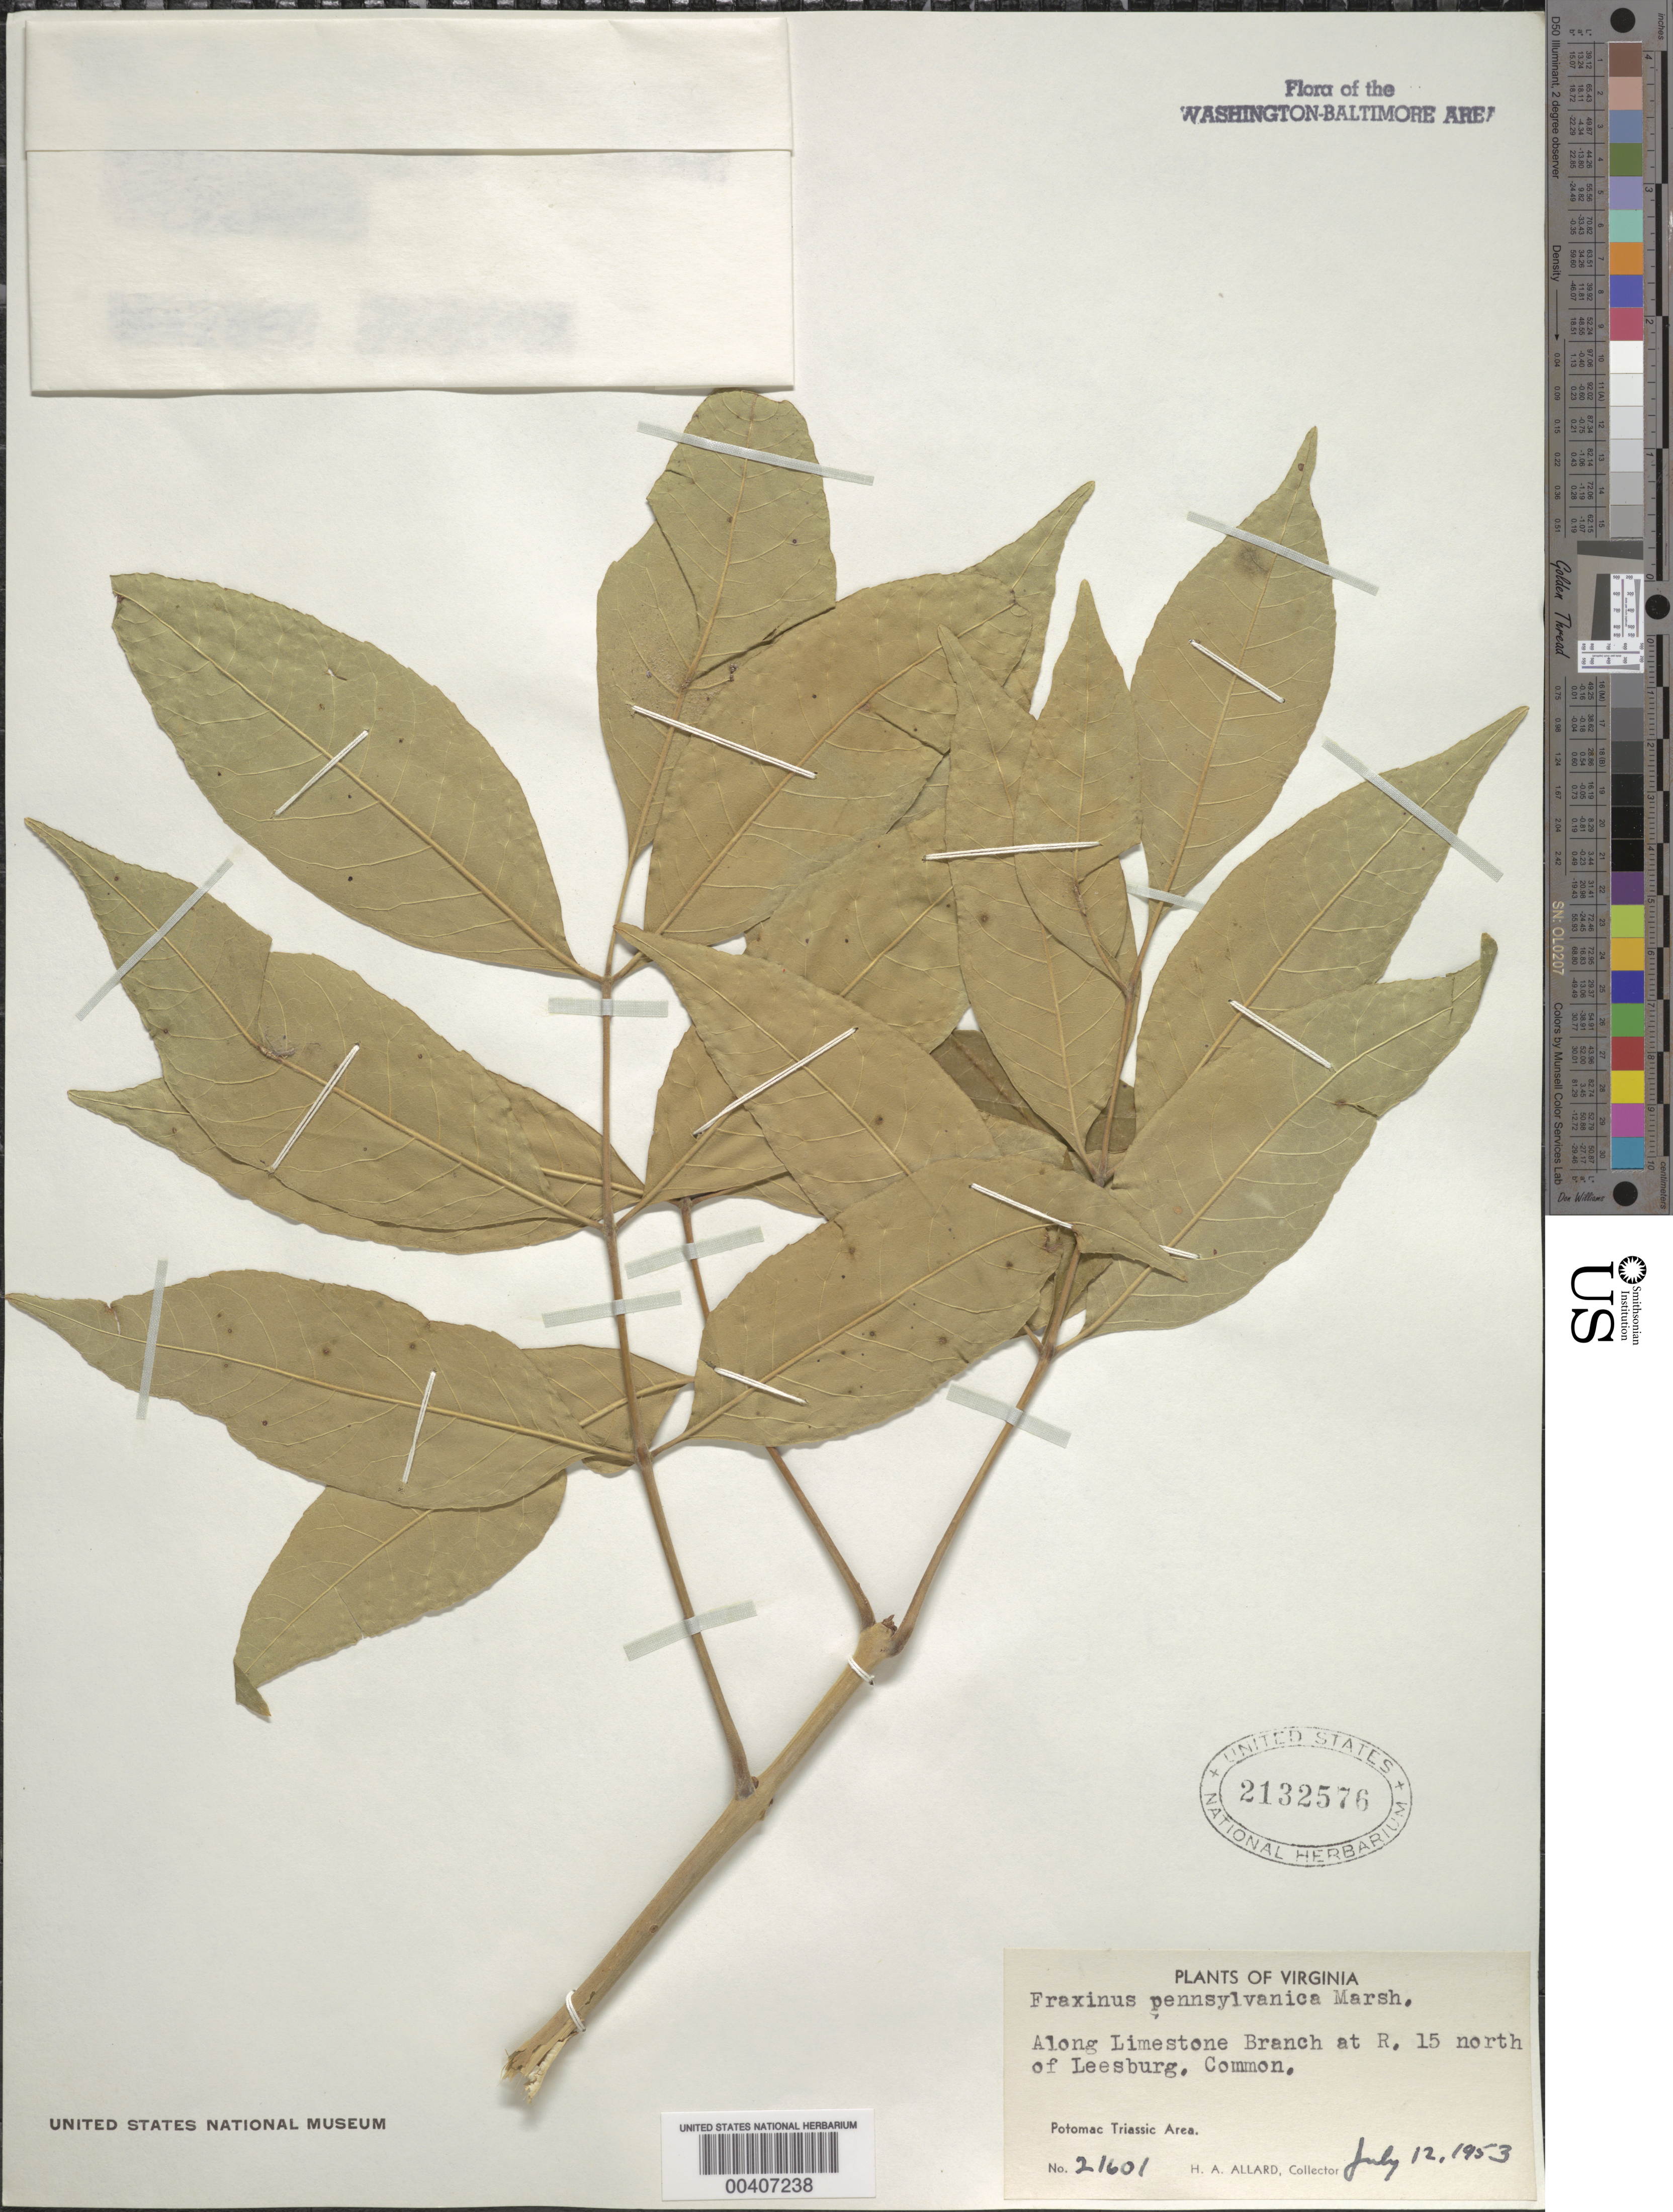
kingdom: Plantae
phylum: Tracheophyta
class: Magnoliopsida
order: Lamiales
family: Oleaceae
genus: Fraxinus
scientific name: Fraxinus pennsylvanica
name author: Marshall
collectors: H. A. Allard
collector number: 21601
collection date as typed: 12 Jul 1953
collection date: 1953-07-12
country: United States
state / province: Virginia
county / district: Loudoun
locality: Limestone Branch at Route 15, north of Leesburg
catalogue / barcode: US 2132576